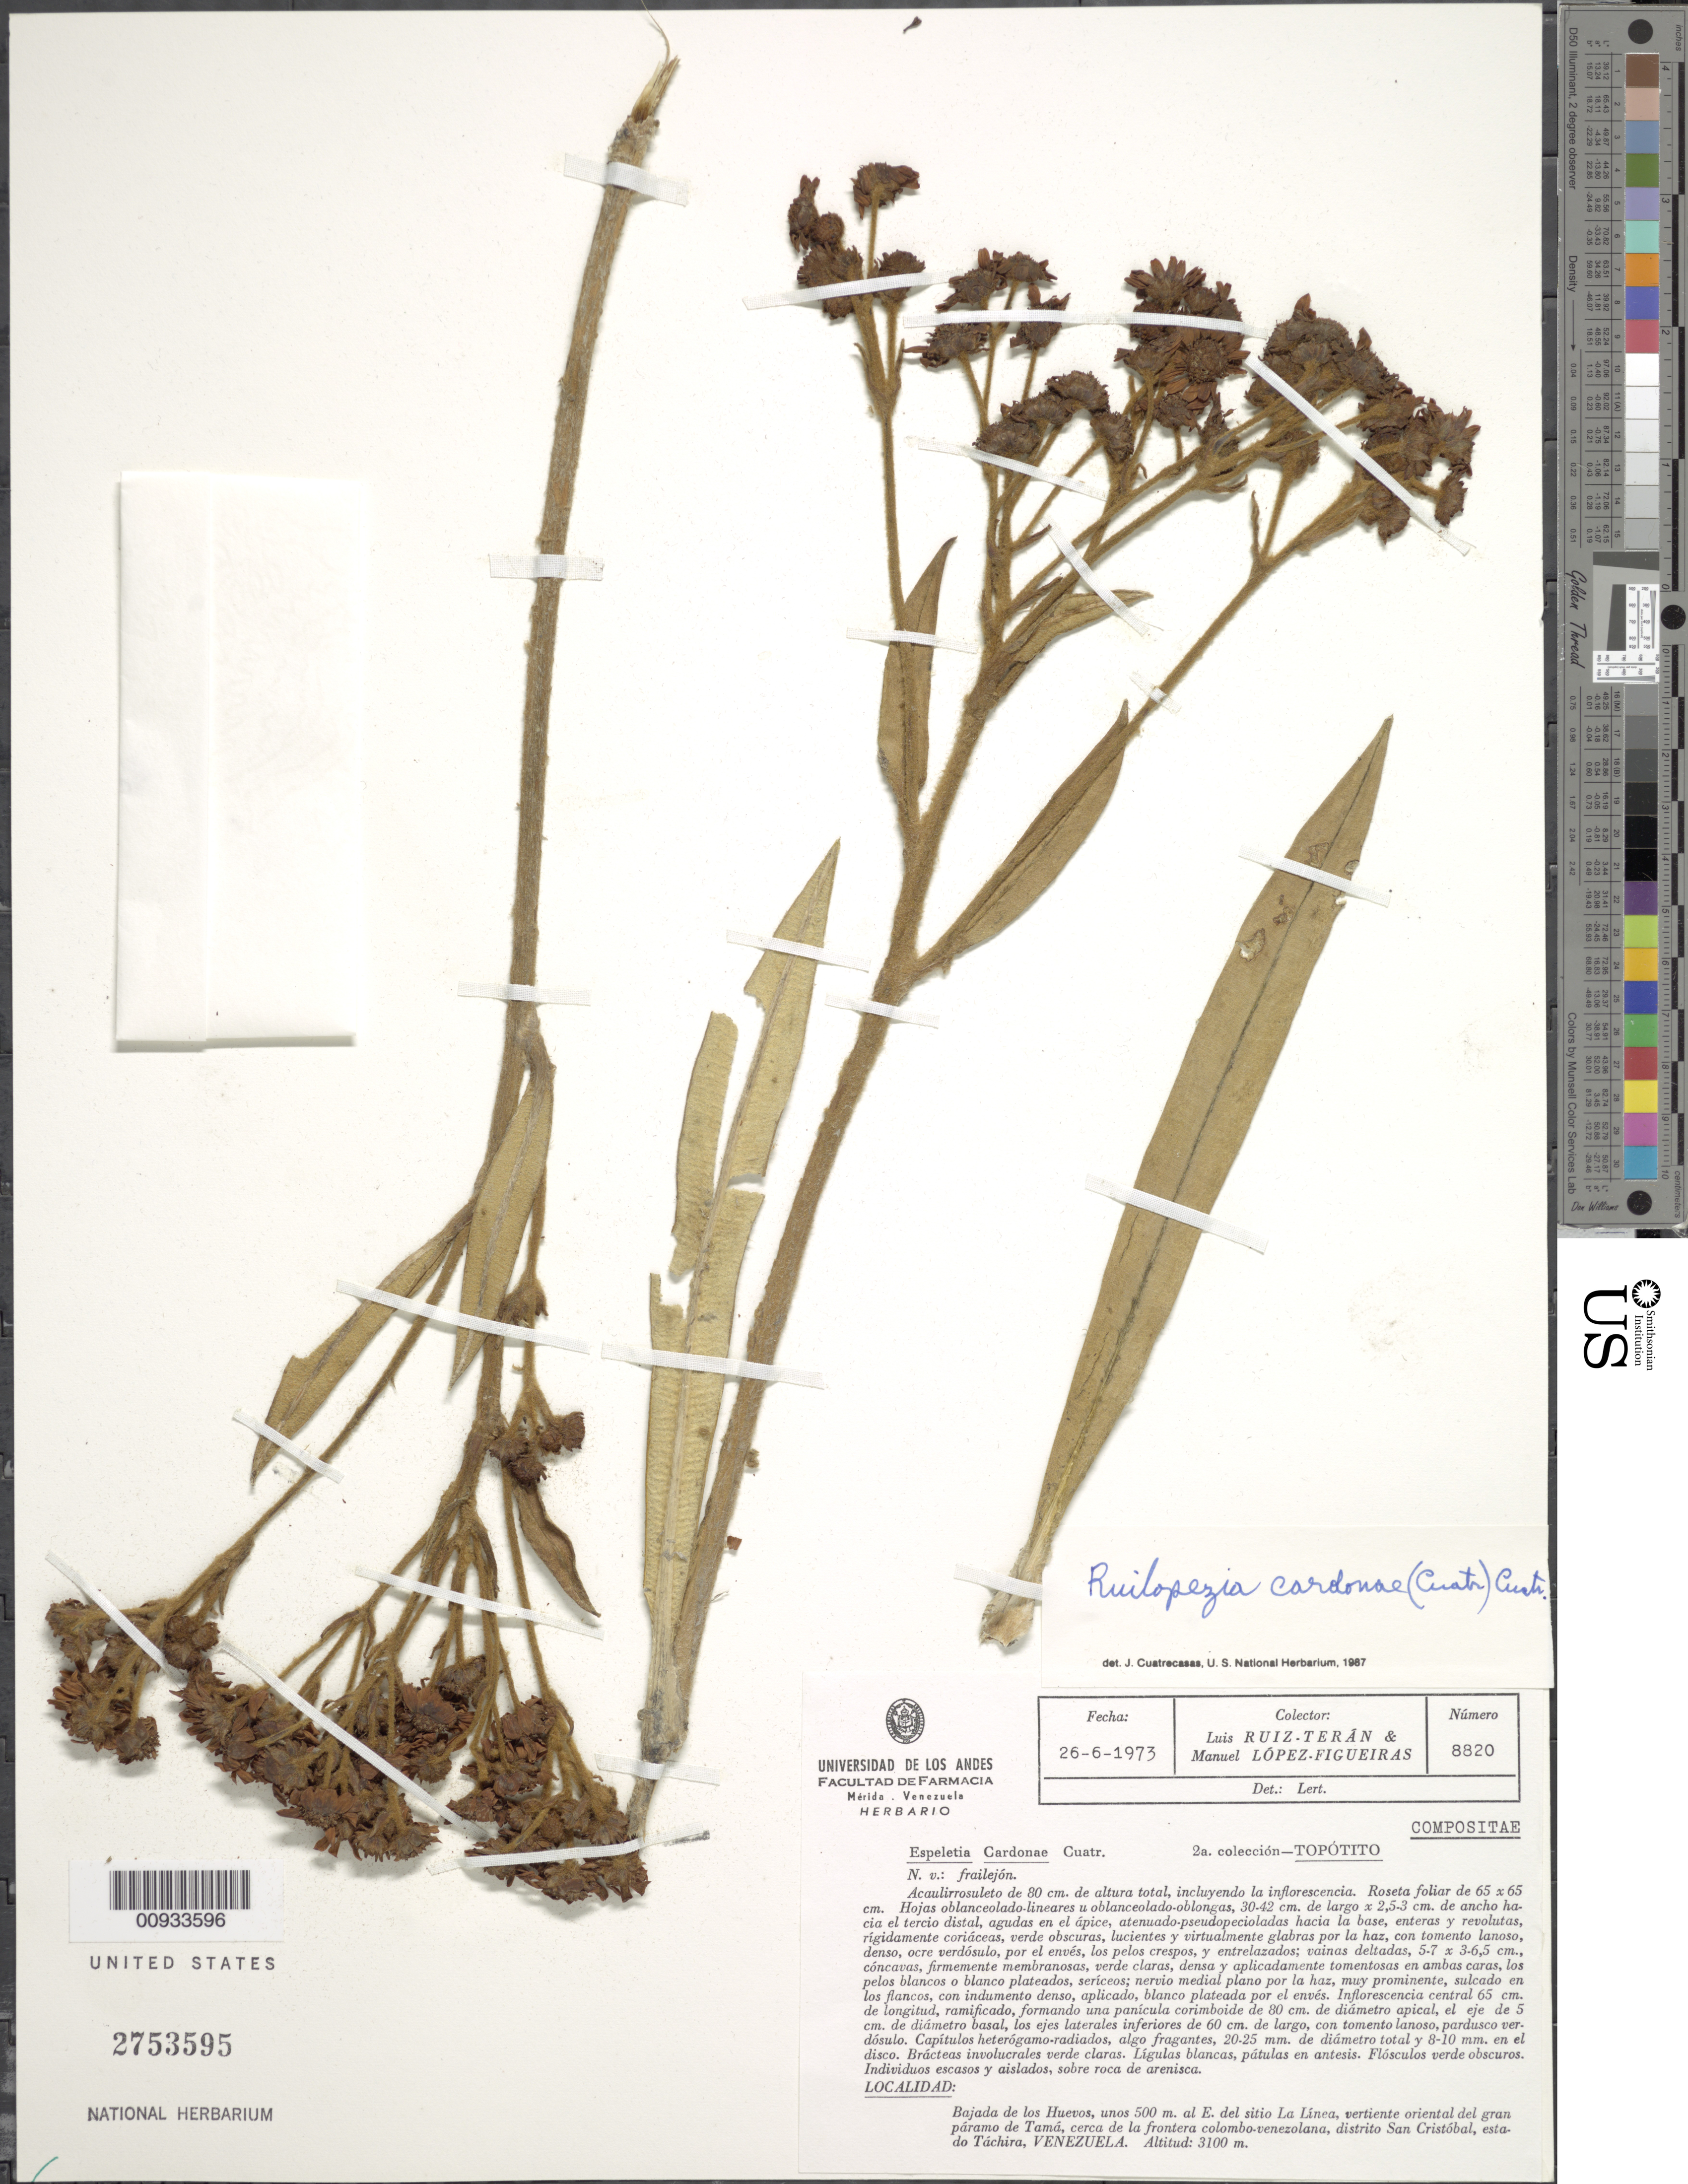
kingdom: Plantae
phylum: Tracheophyta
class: Magnoliopsida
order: Asterales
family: Asteraceae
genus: Ruilopezia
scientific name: Ruilopezia cardonae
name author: (Cuatrec.) Cuatrec.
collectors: L. Teran & M. López Figueiras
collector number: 8820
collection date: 1973-06-26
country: Venezuela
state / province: Tachira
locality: Bajada de los Huevos, unos 500 m al E del sitio La Linea, vertiente oriental del gran paramo de Tama, cerca de la frontera colombo-venezolana, Distrito San Cristobal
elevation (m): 3100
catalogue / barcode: US 2753595